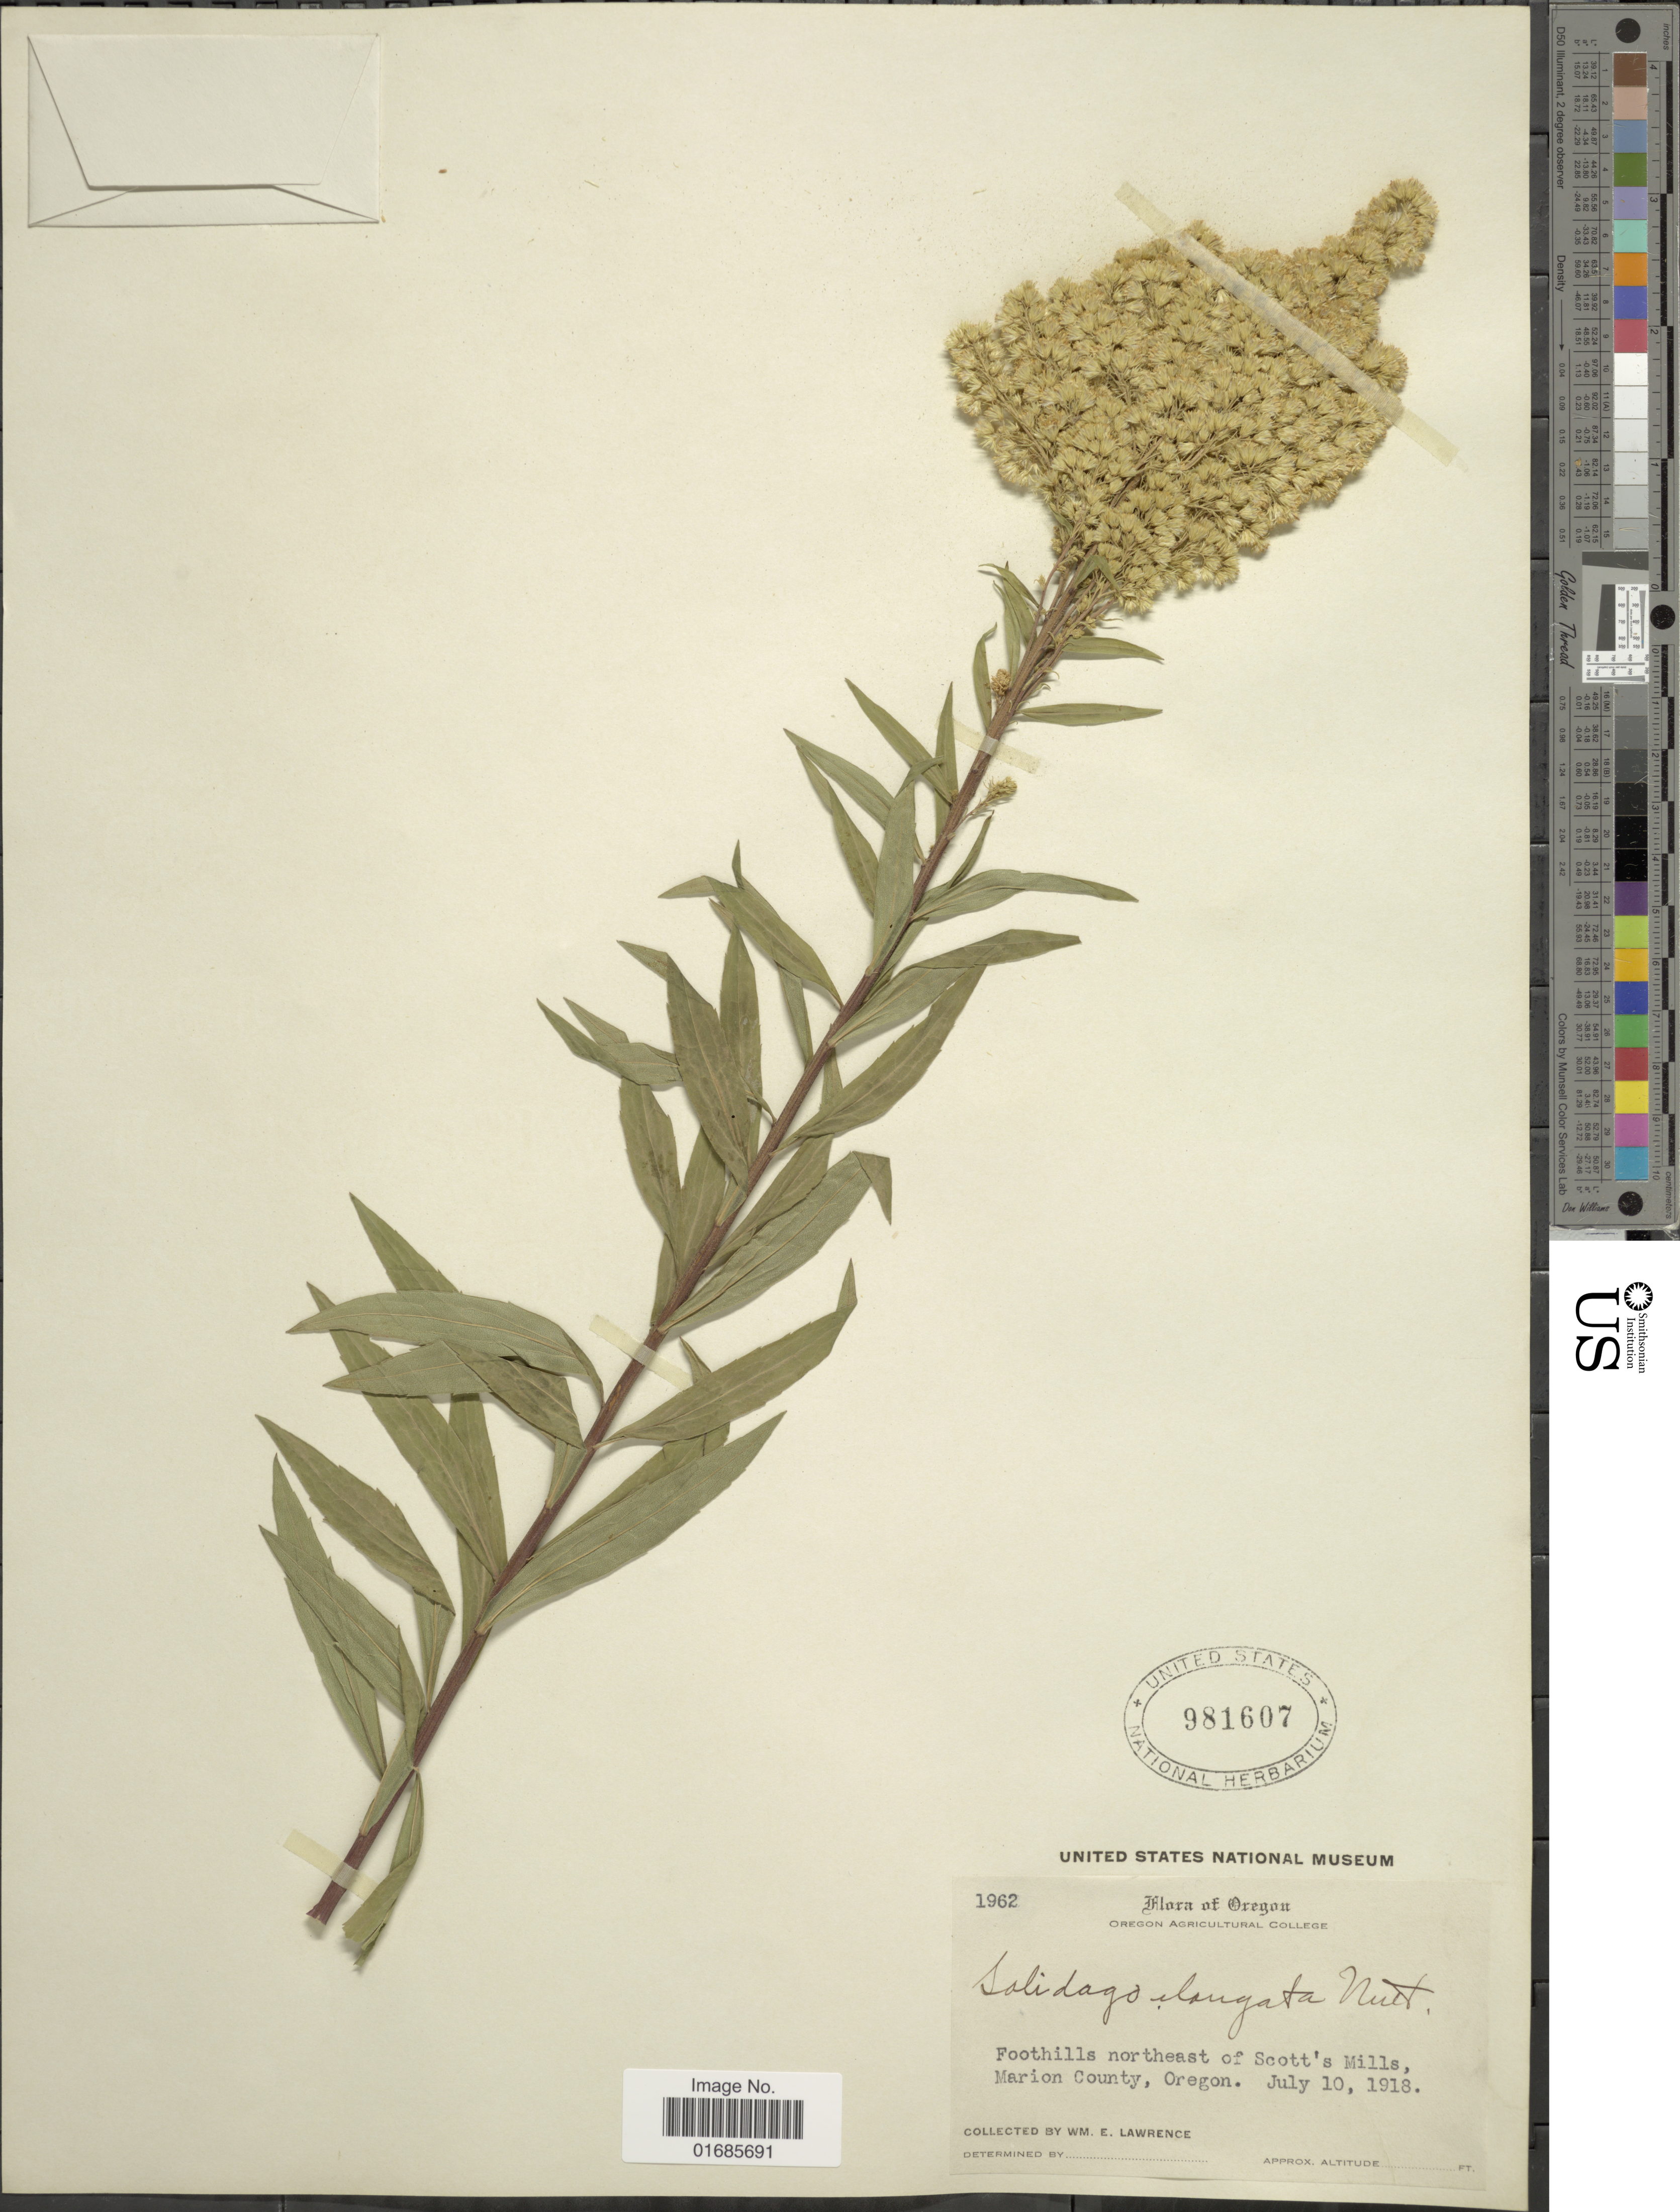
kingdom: Plantae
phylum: Tracheophyta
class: Magnoliopsida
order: Asterales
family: Asteraceae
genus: Solidago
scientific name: Solidago canadensis var. salebrosa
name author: (Piper) M.E. Jones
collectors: W. Lawrence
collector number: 1962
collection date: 1918-07-10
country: United States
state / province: Oregon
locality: Foothills northeast of Scott's Mills, Marion County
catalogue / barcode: US 981607